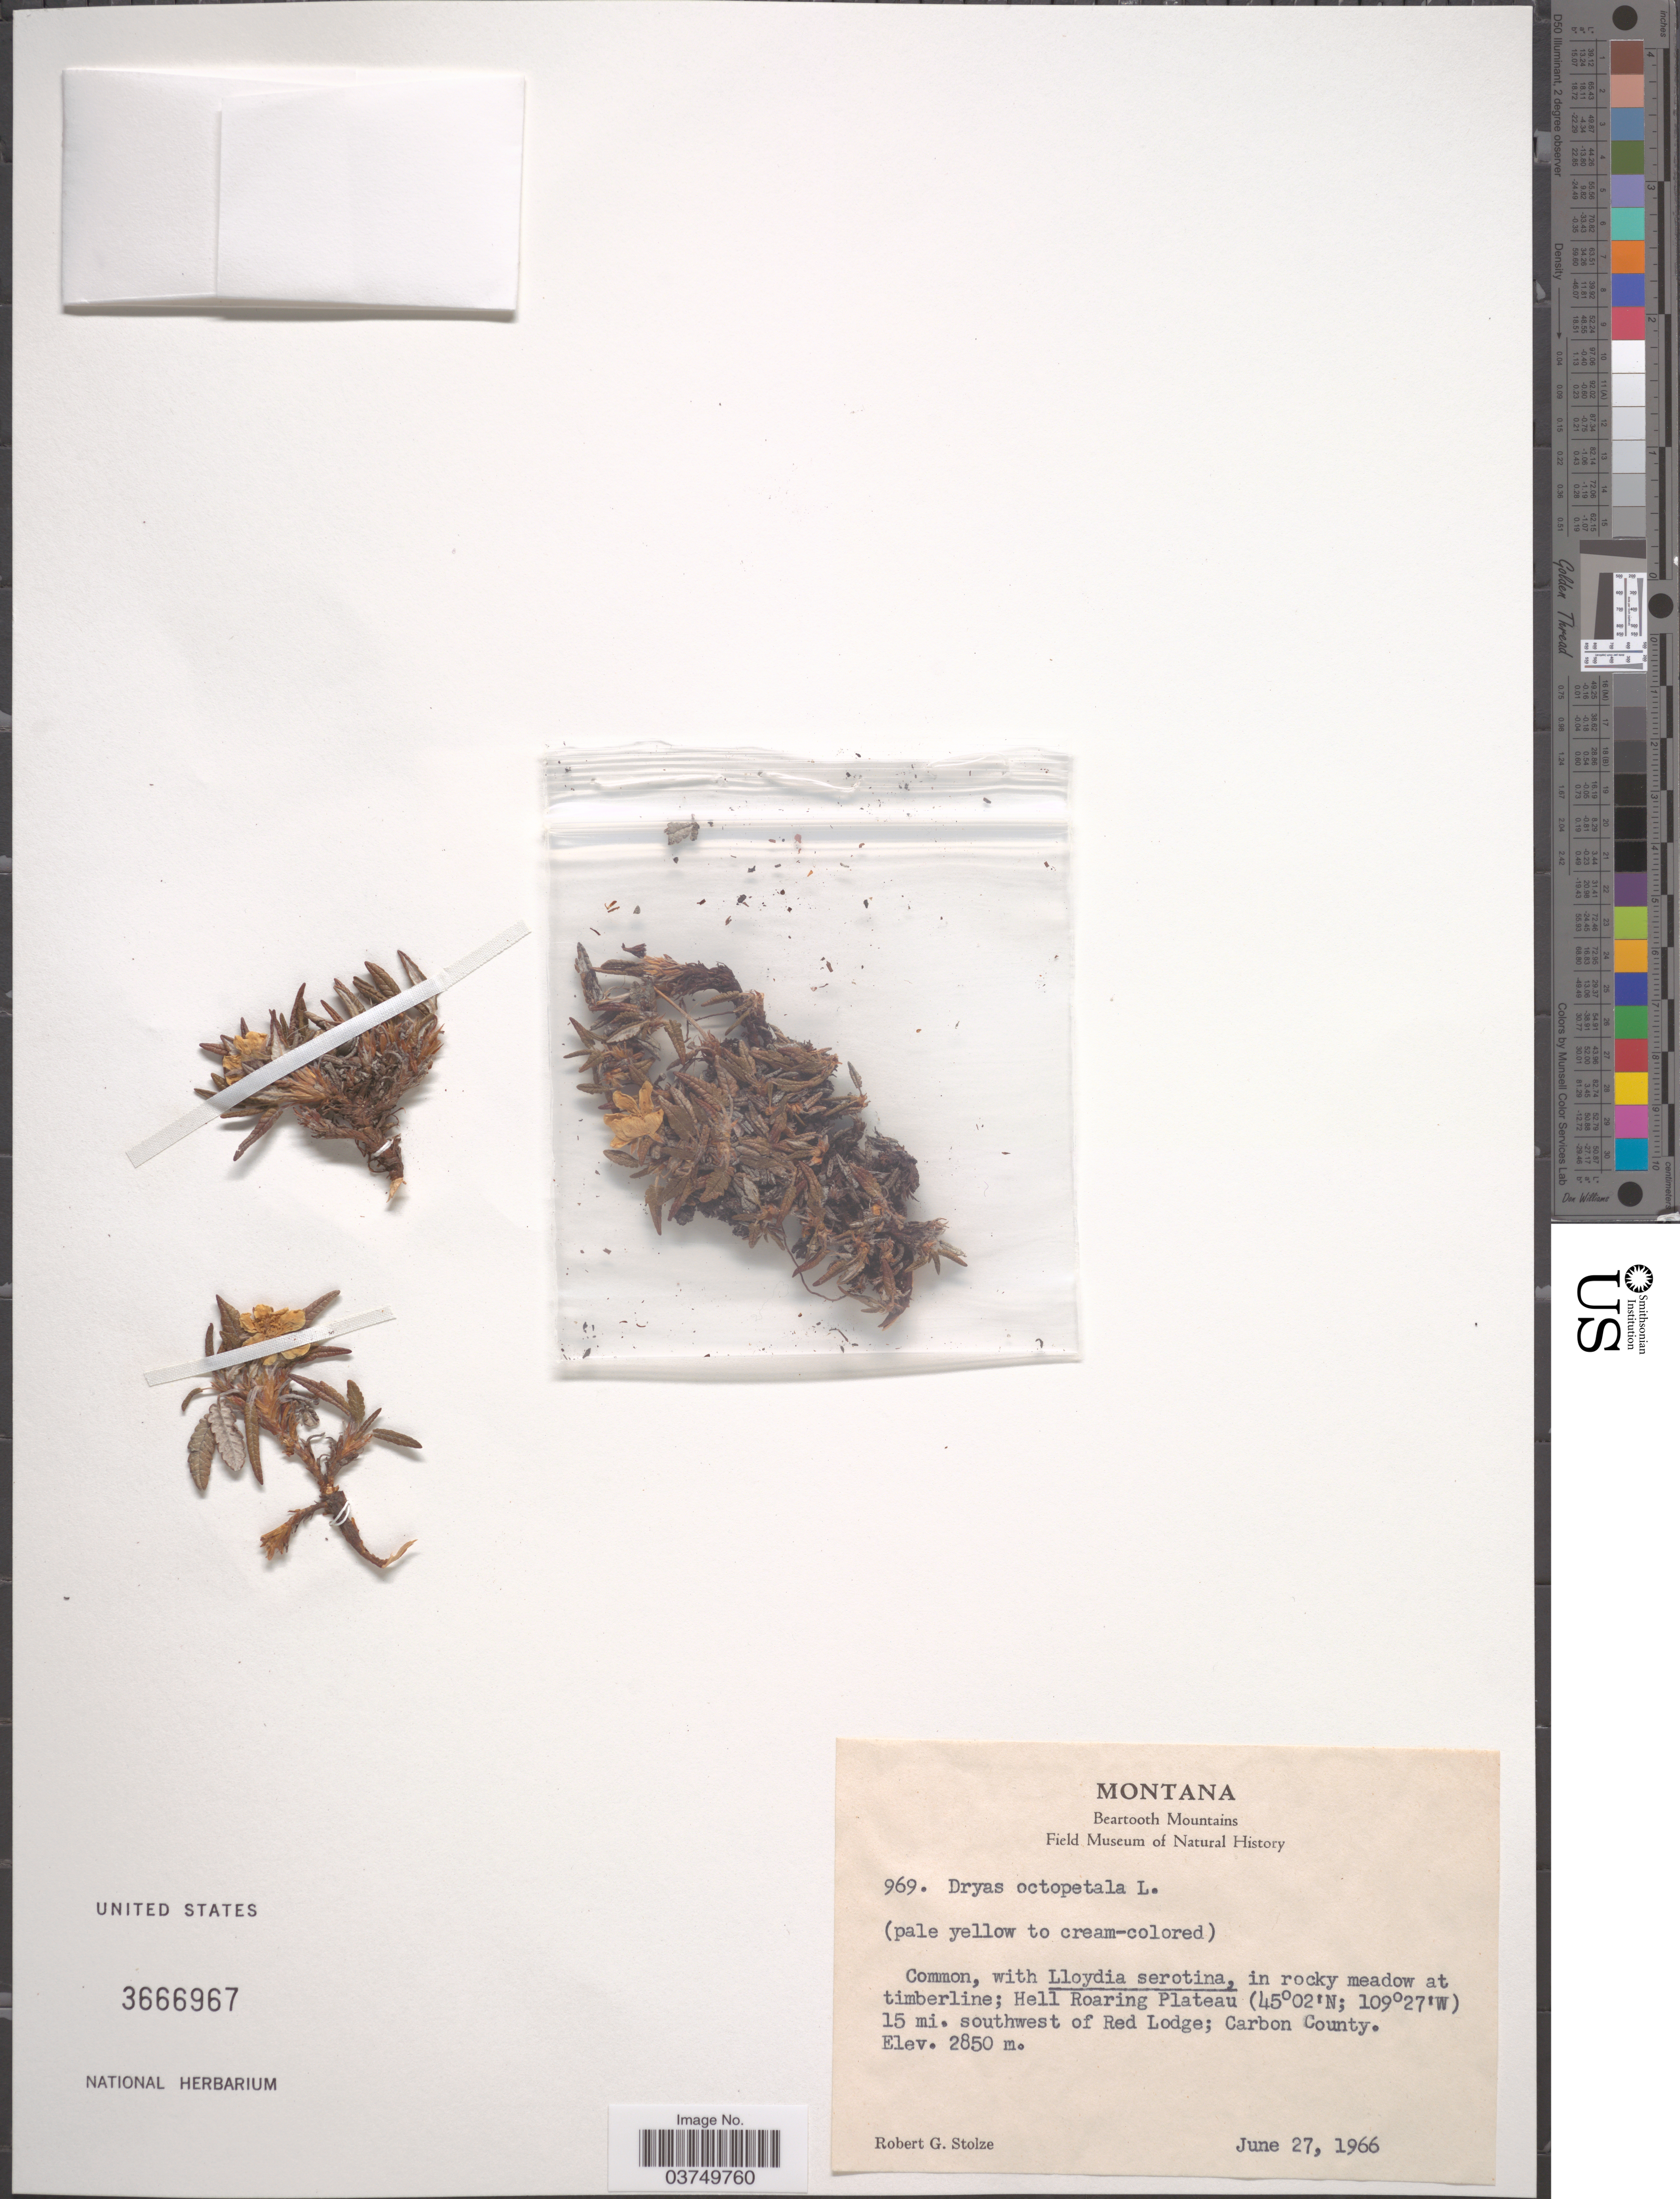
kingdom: Plantae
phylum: Tracheophyta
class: Magnoliopsida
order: Rosales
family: Rosaceae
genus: Dryas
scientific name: Dryas octopetala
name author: L.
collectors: R. G. Stolze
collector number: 969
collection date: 1966-06-27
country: United States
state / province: Montana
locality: Beartooth Mountains. At timberline; Hell Roaring Plateau 15 mi. southwest of Red Lodge; Carbon County.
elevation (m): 2850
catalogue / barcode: US 3666967